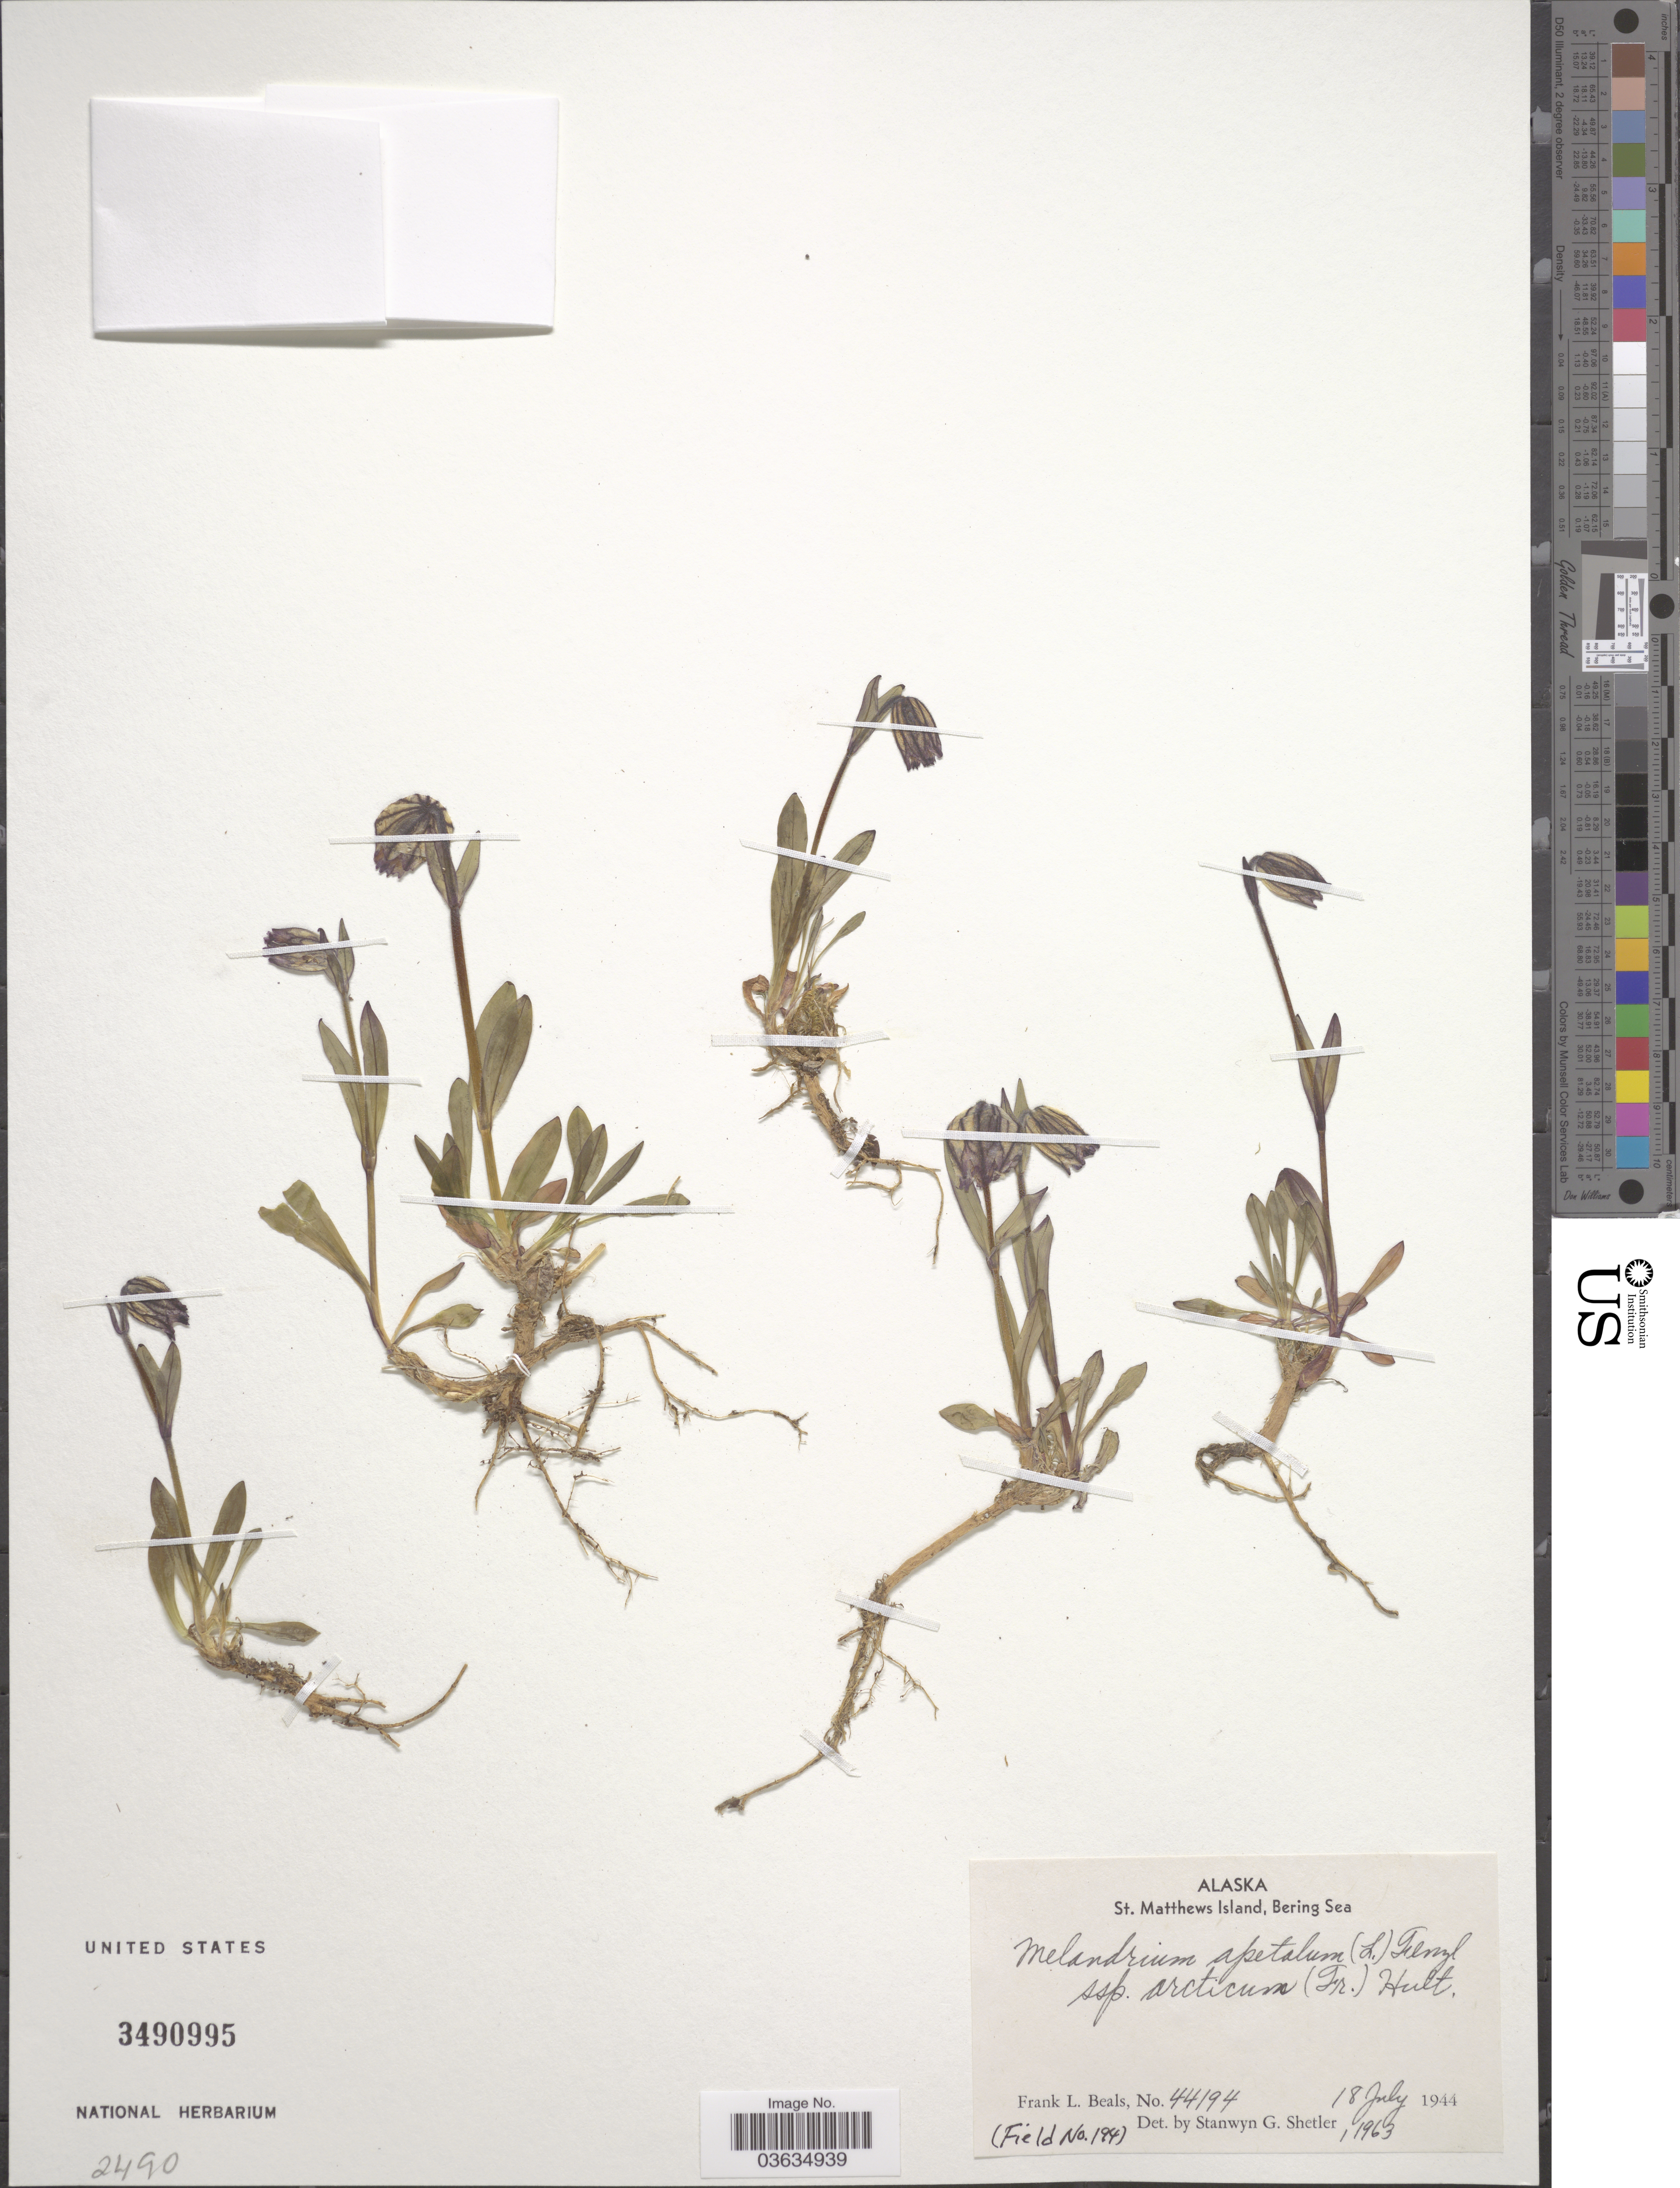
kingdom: Plantae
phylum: Tracheophyta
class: Magnoliopsida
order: Caryophyllales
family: Caryophyllaceae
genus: Silene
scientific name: Silene uralensis subsp. uralensis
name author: (Rupr.) Bocquet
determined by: Strong, Mark T., (BOT), Smithsonian Institution - National Museum of Natural History (UNITED STATES)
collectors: F. Beals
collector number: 44194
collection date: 1944-07-18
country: United States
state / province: Alaska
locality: St. Matthews Island, Bering Sea.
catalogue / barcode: US 3490995